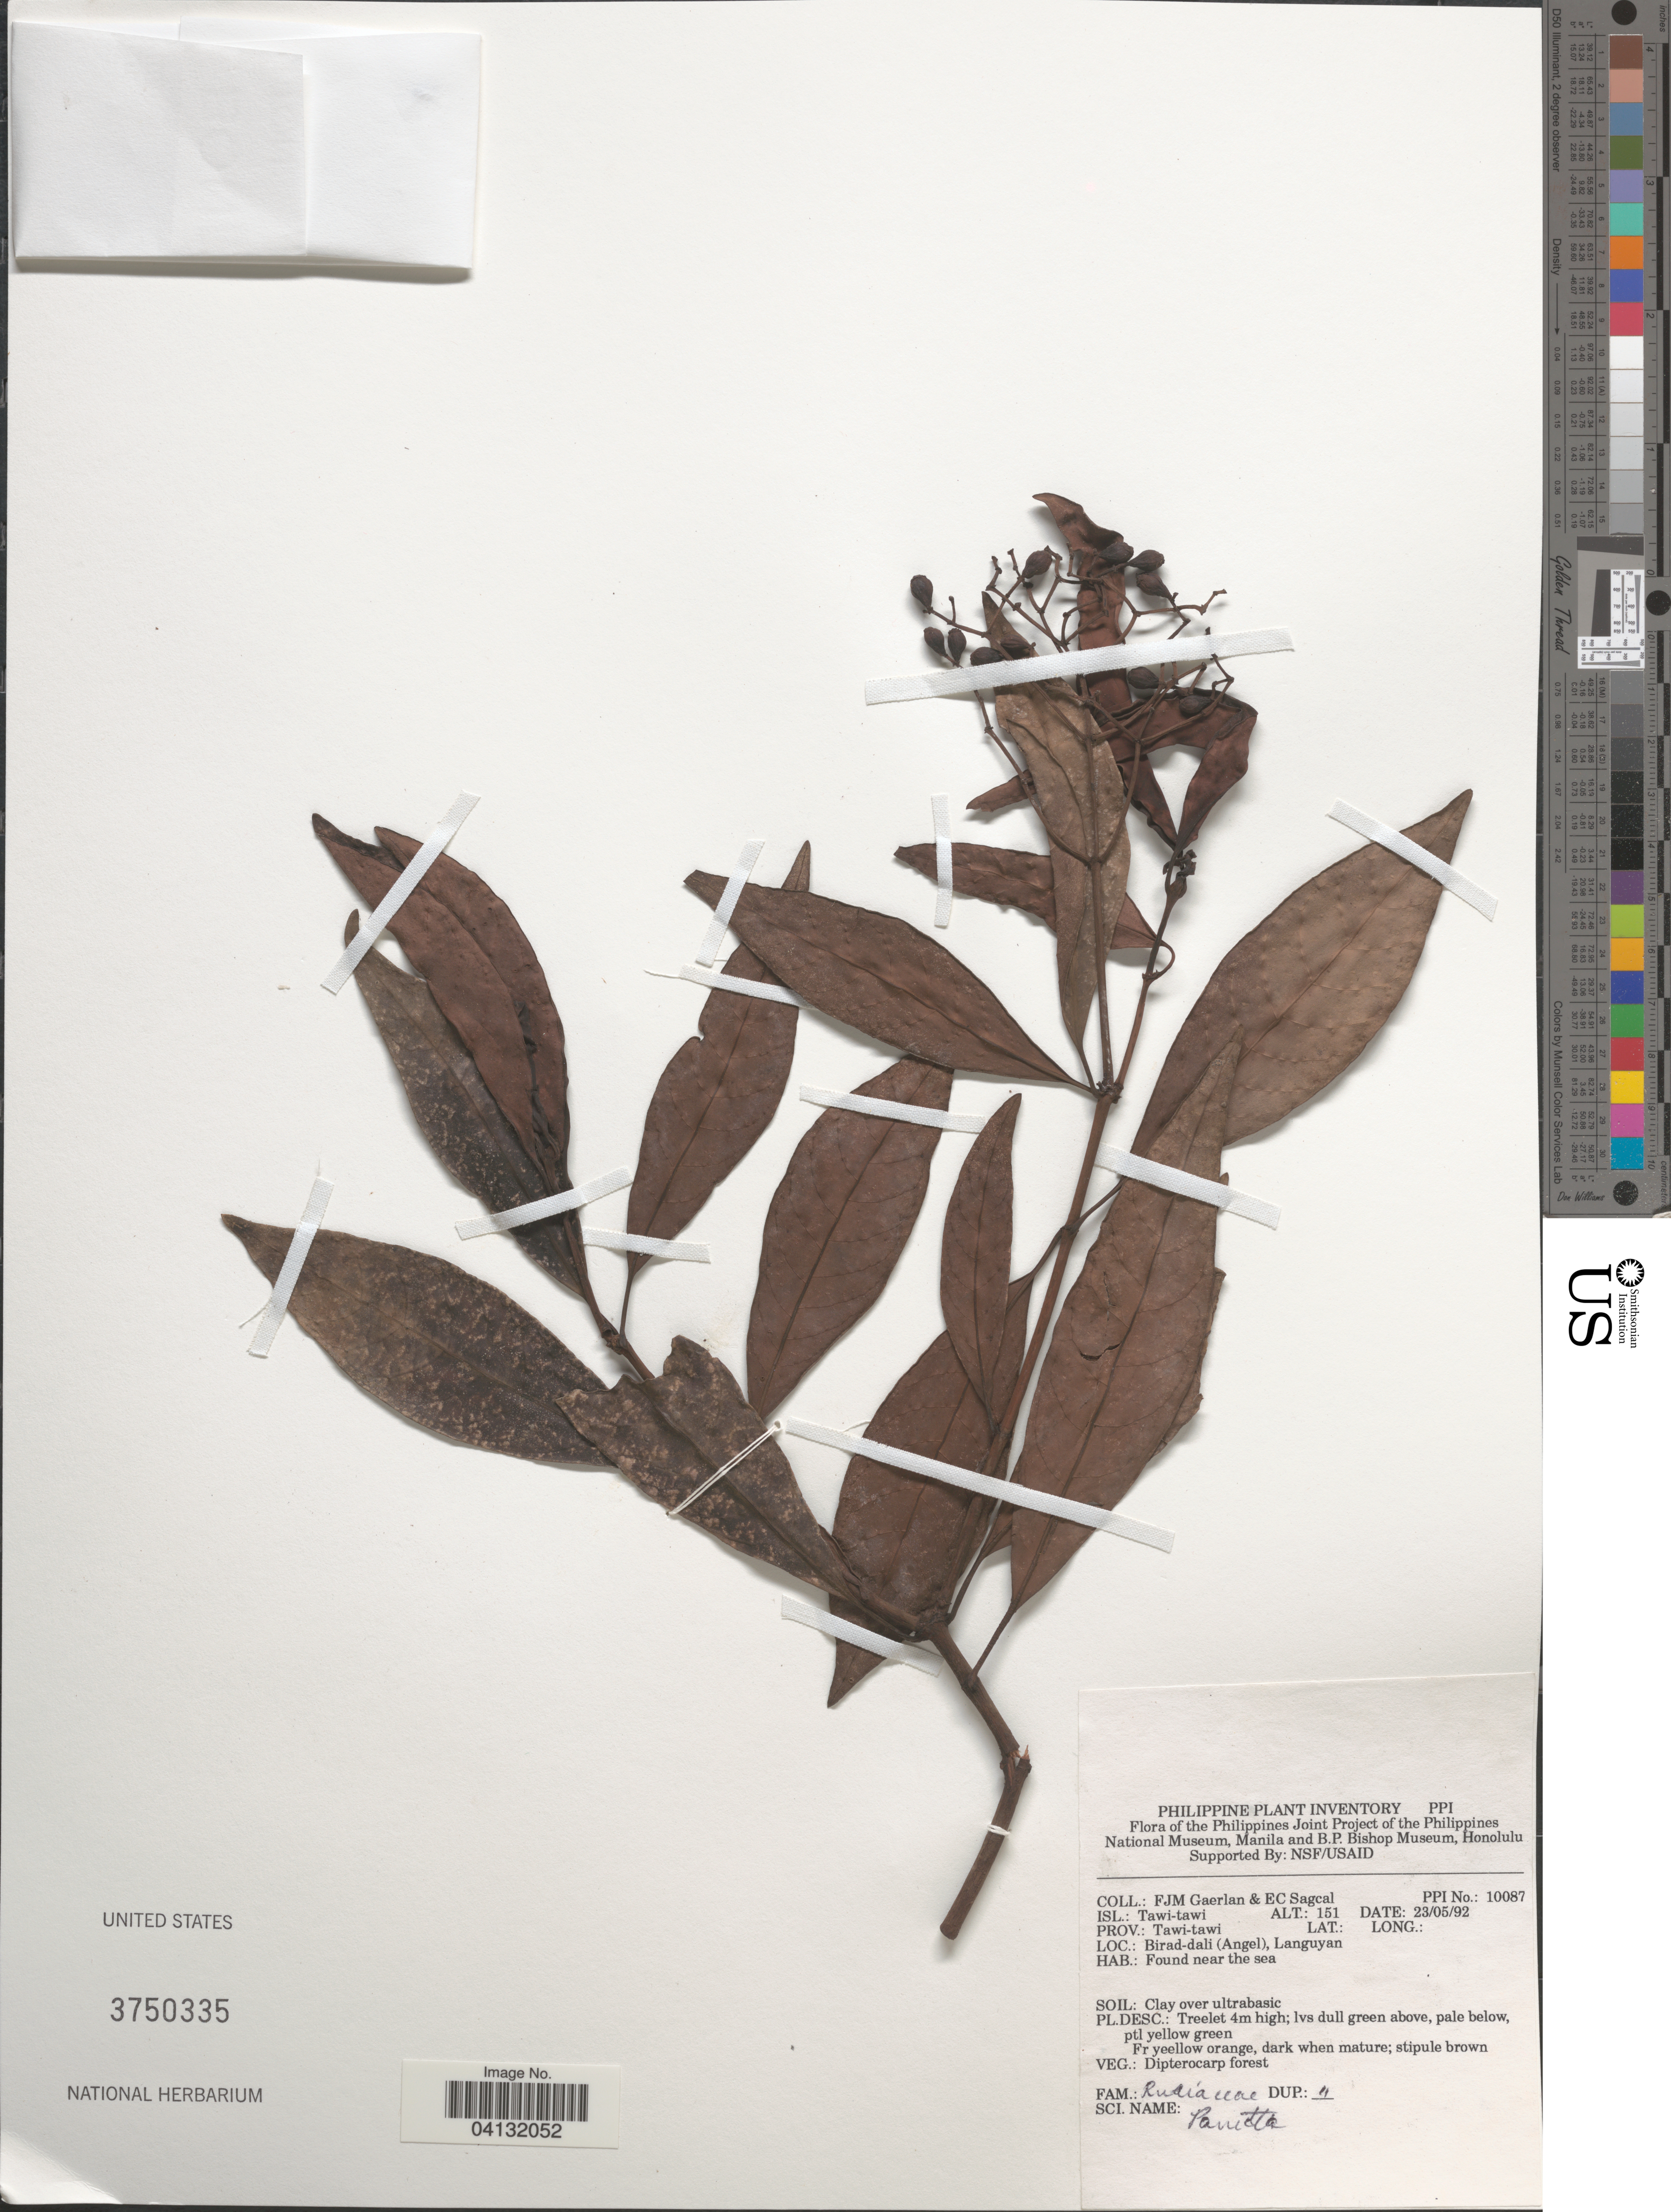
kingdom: Plantae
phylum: Tracheophyta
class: Magnoliopsida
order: Gentianales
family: Rubiaceae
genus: Pavetta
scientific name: Pavetta sp.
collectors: F. Gaerlan & E. Sagcal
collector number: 10087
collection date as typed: Transcribed d/m/y: 23/5/92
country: Philippines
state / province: Muslim Mindanao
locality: Isl.: Tawi-tawi. Prov.: Tawi-tawi. Birad-dali (Angel), Languyan.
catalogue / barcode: US 3750335